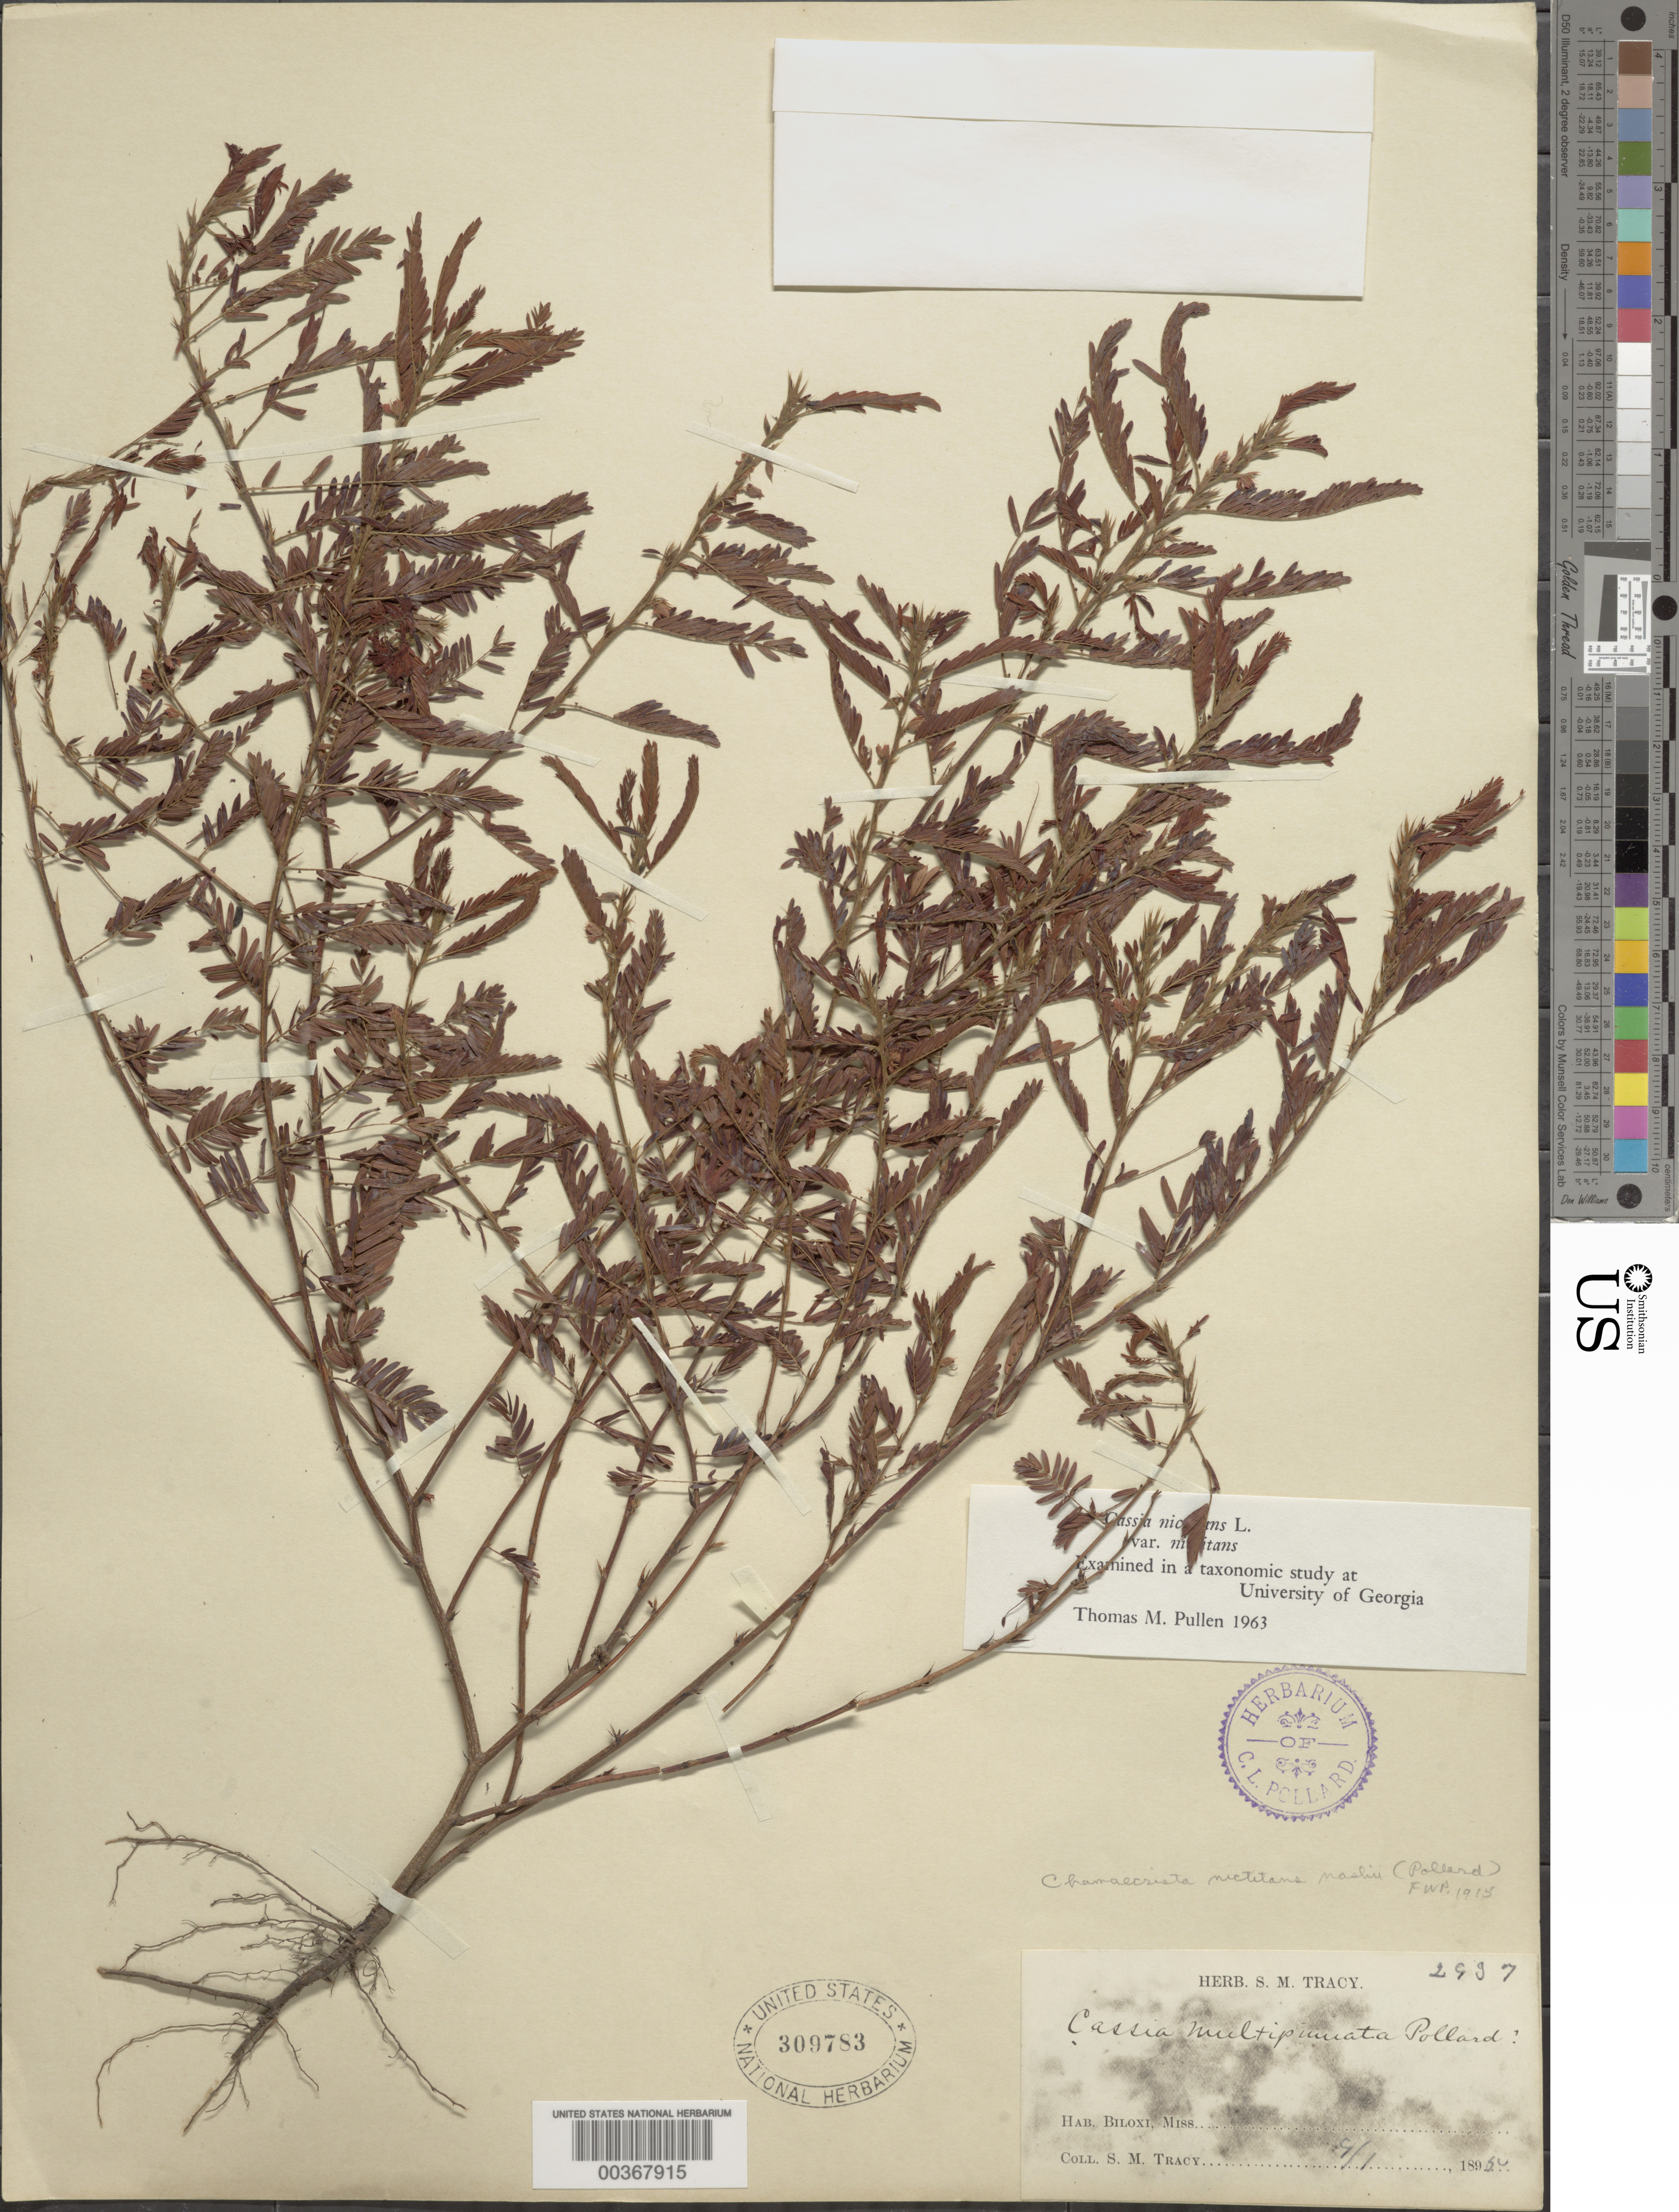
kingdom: Plantae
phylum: Tracheophyta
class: Magnoliopsida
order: Fabales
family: Fabaceae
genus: Chamaecrista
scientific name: Chamaecrista nictitans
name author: (L.) Moench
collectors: S. M. Tracy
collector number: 2937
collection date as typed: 01 Sep 1895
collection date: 1895-09-01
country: United States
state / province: Mississippi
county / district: Harrison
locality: Biloxi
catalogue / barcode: US 309783